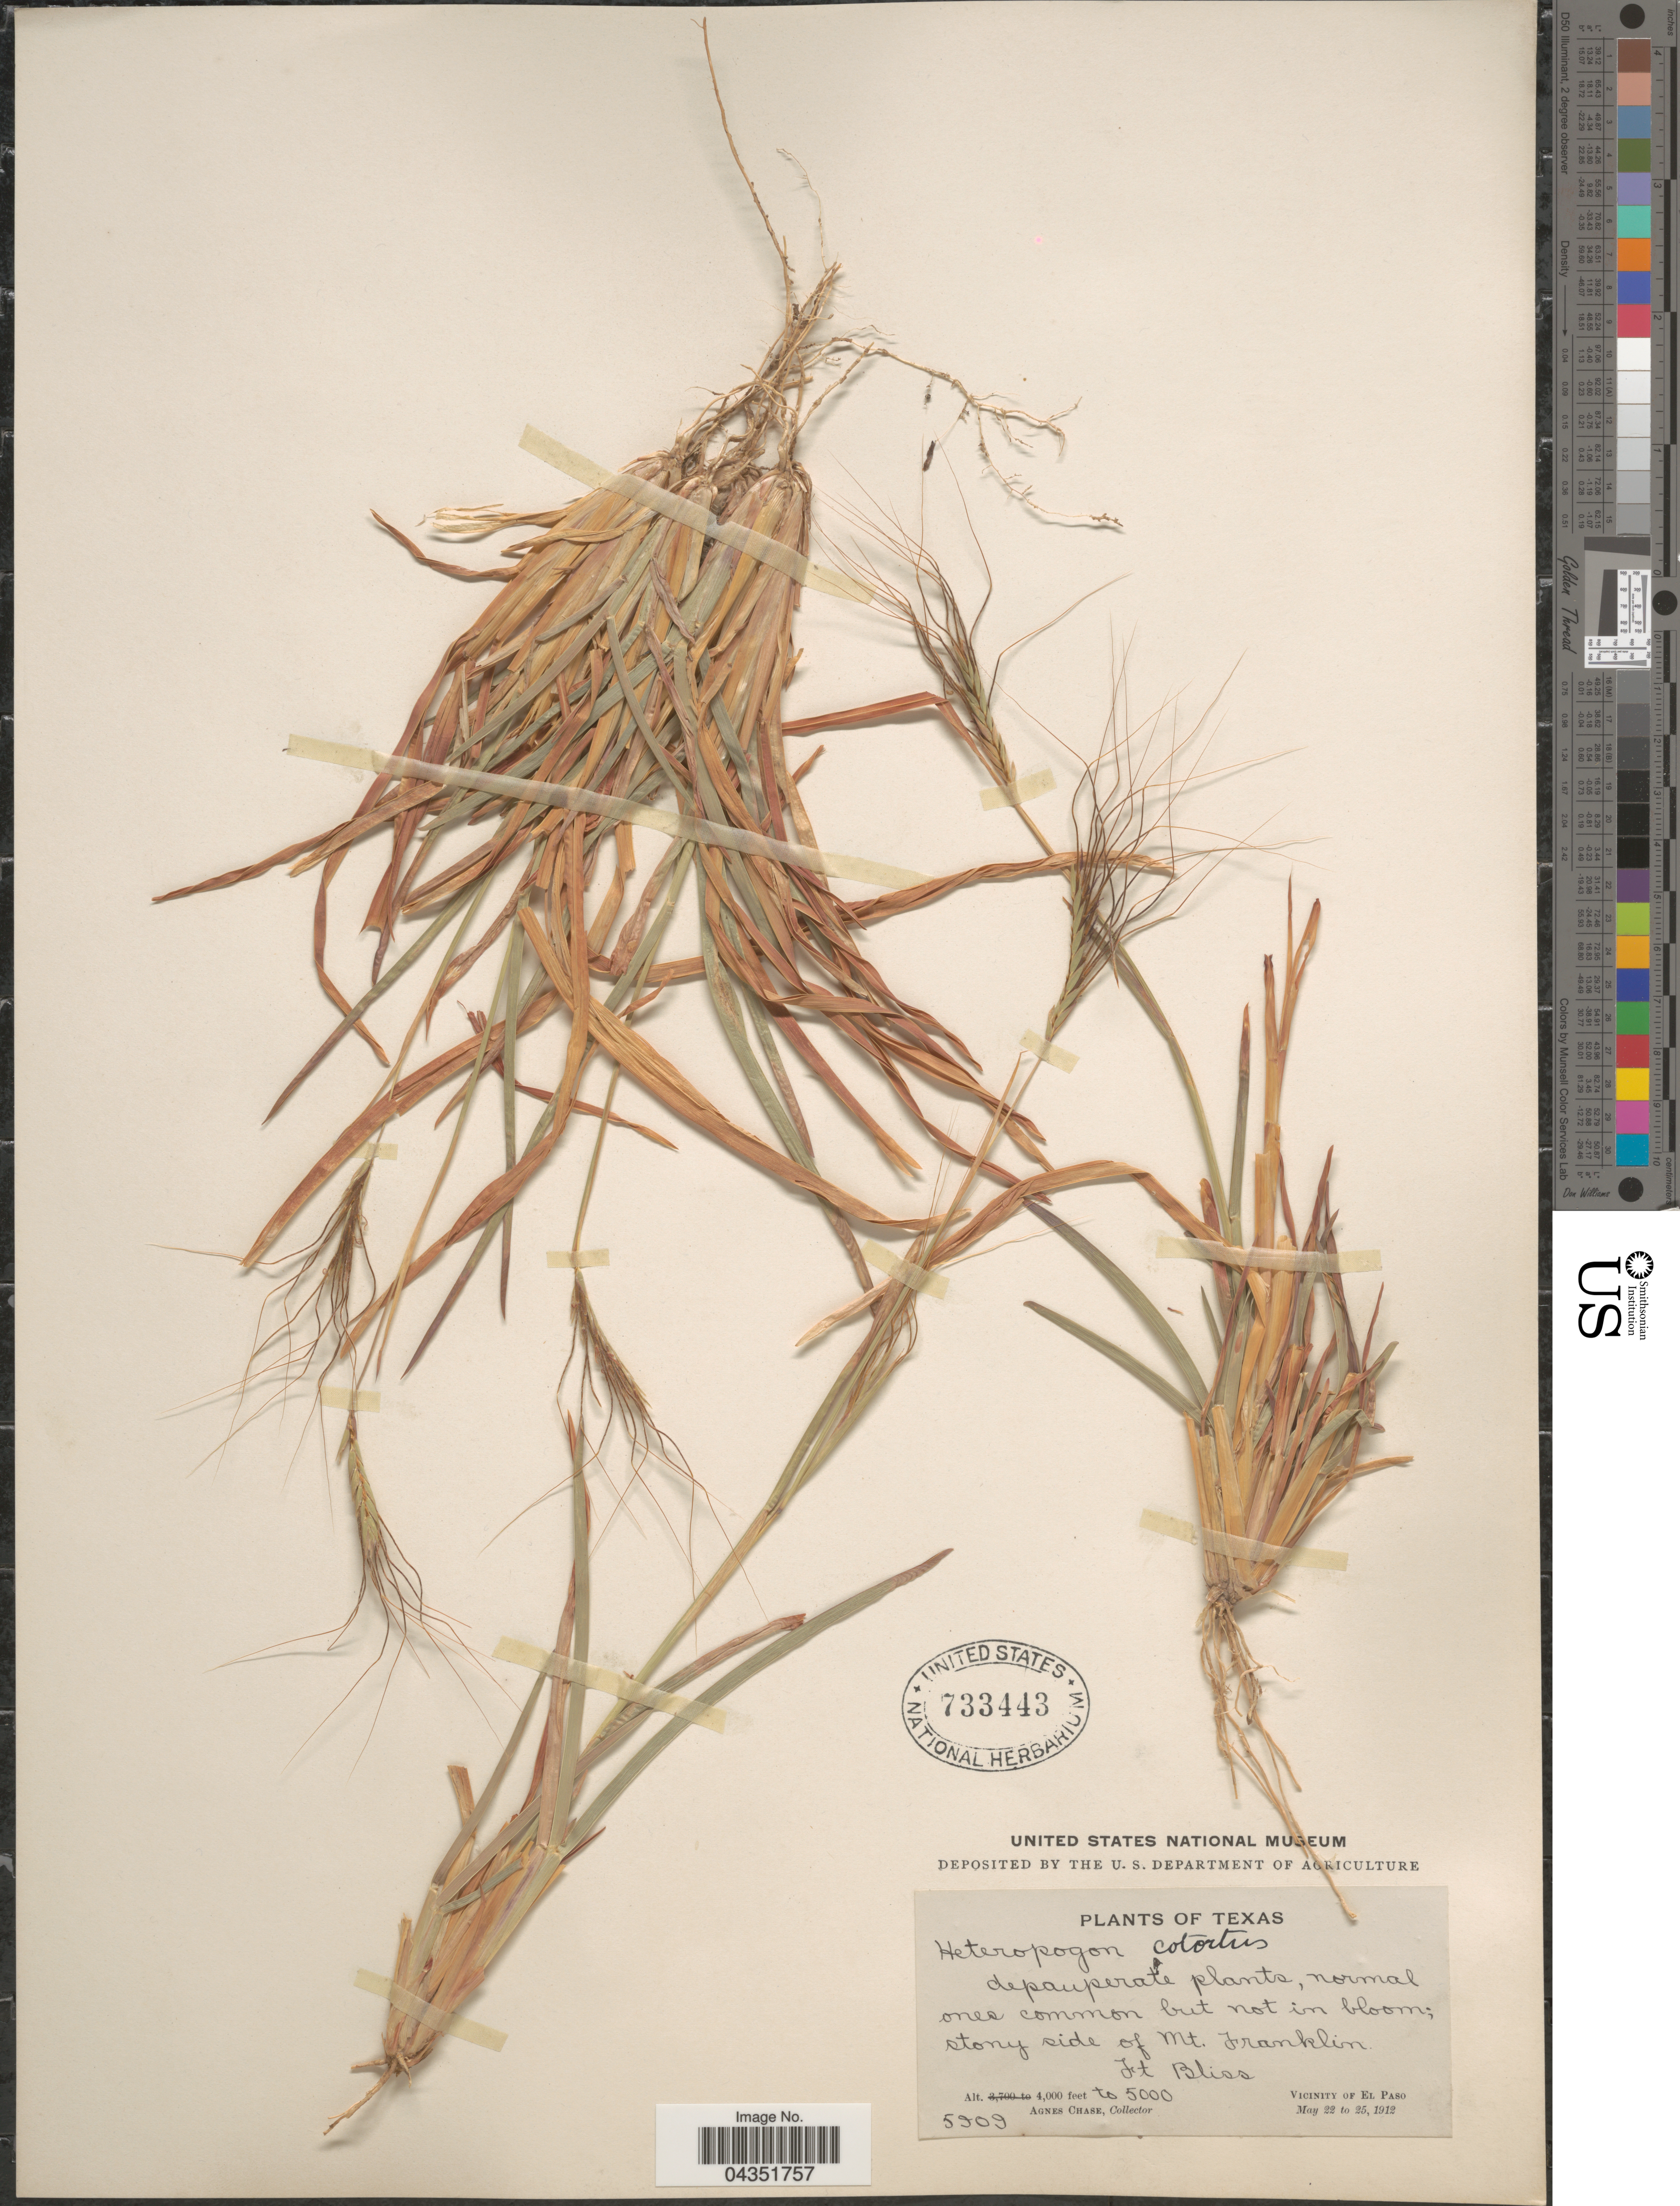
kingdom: Plantae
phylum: Tracheophyta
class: Liliopsida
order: Poales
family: Poaceae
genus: Heteropogon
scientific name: Heteropogon contortus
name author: (L.) P. Beauv. ex Roem. & Schult.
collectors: A. Chase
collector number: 5909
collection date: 1912-05-22/1912-05-25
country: United States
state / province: Texas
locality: Stony side of Mt. Franklin Ft Bliss. Vicinity of El Paso.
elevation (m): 1219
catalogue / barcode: US 733443